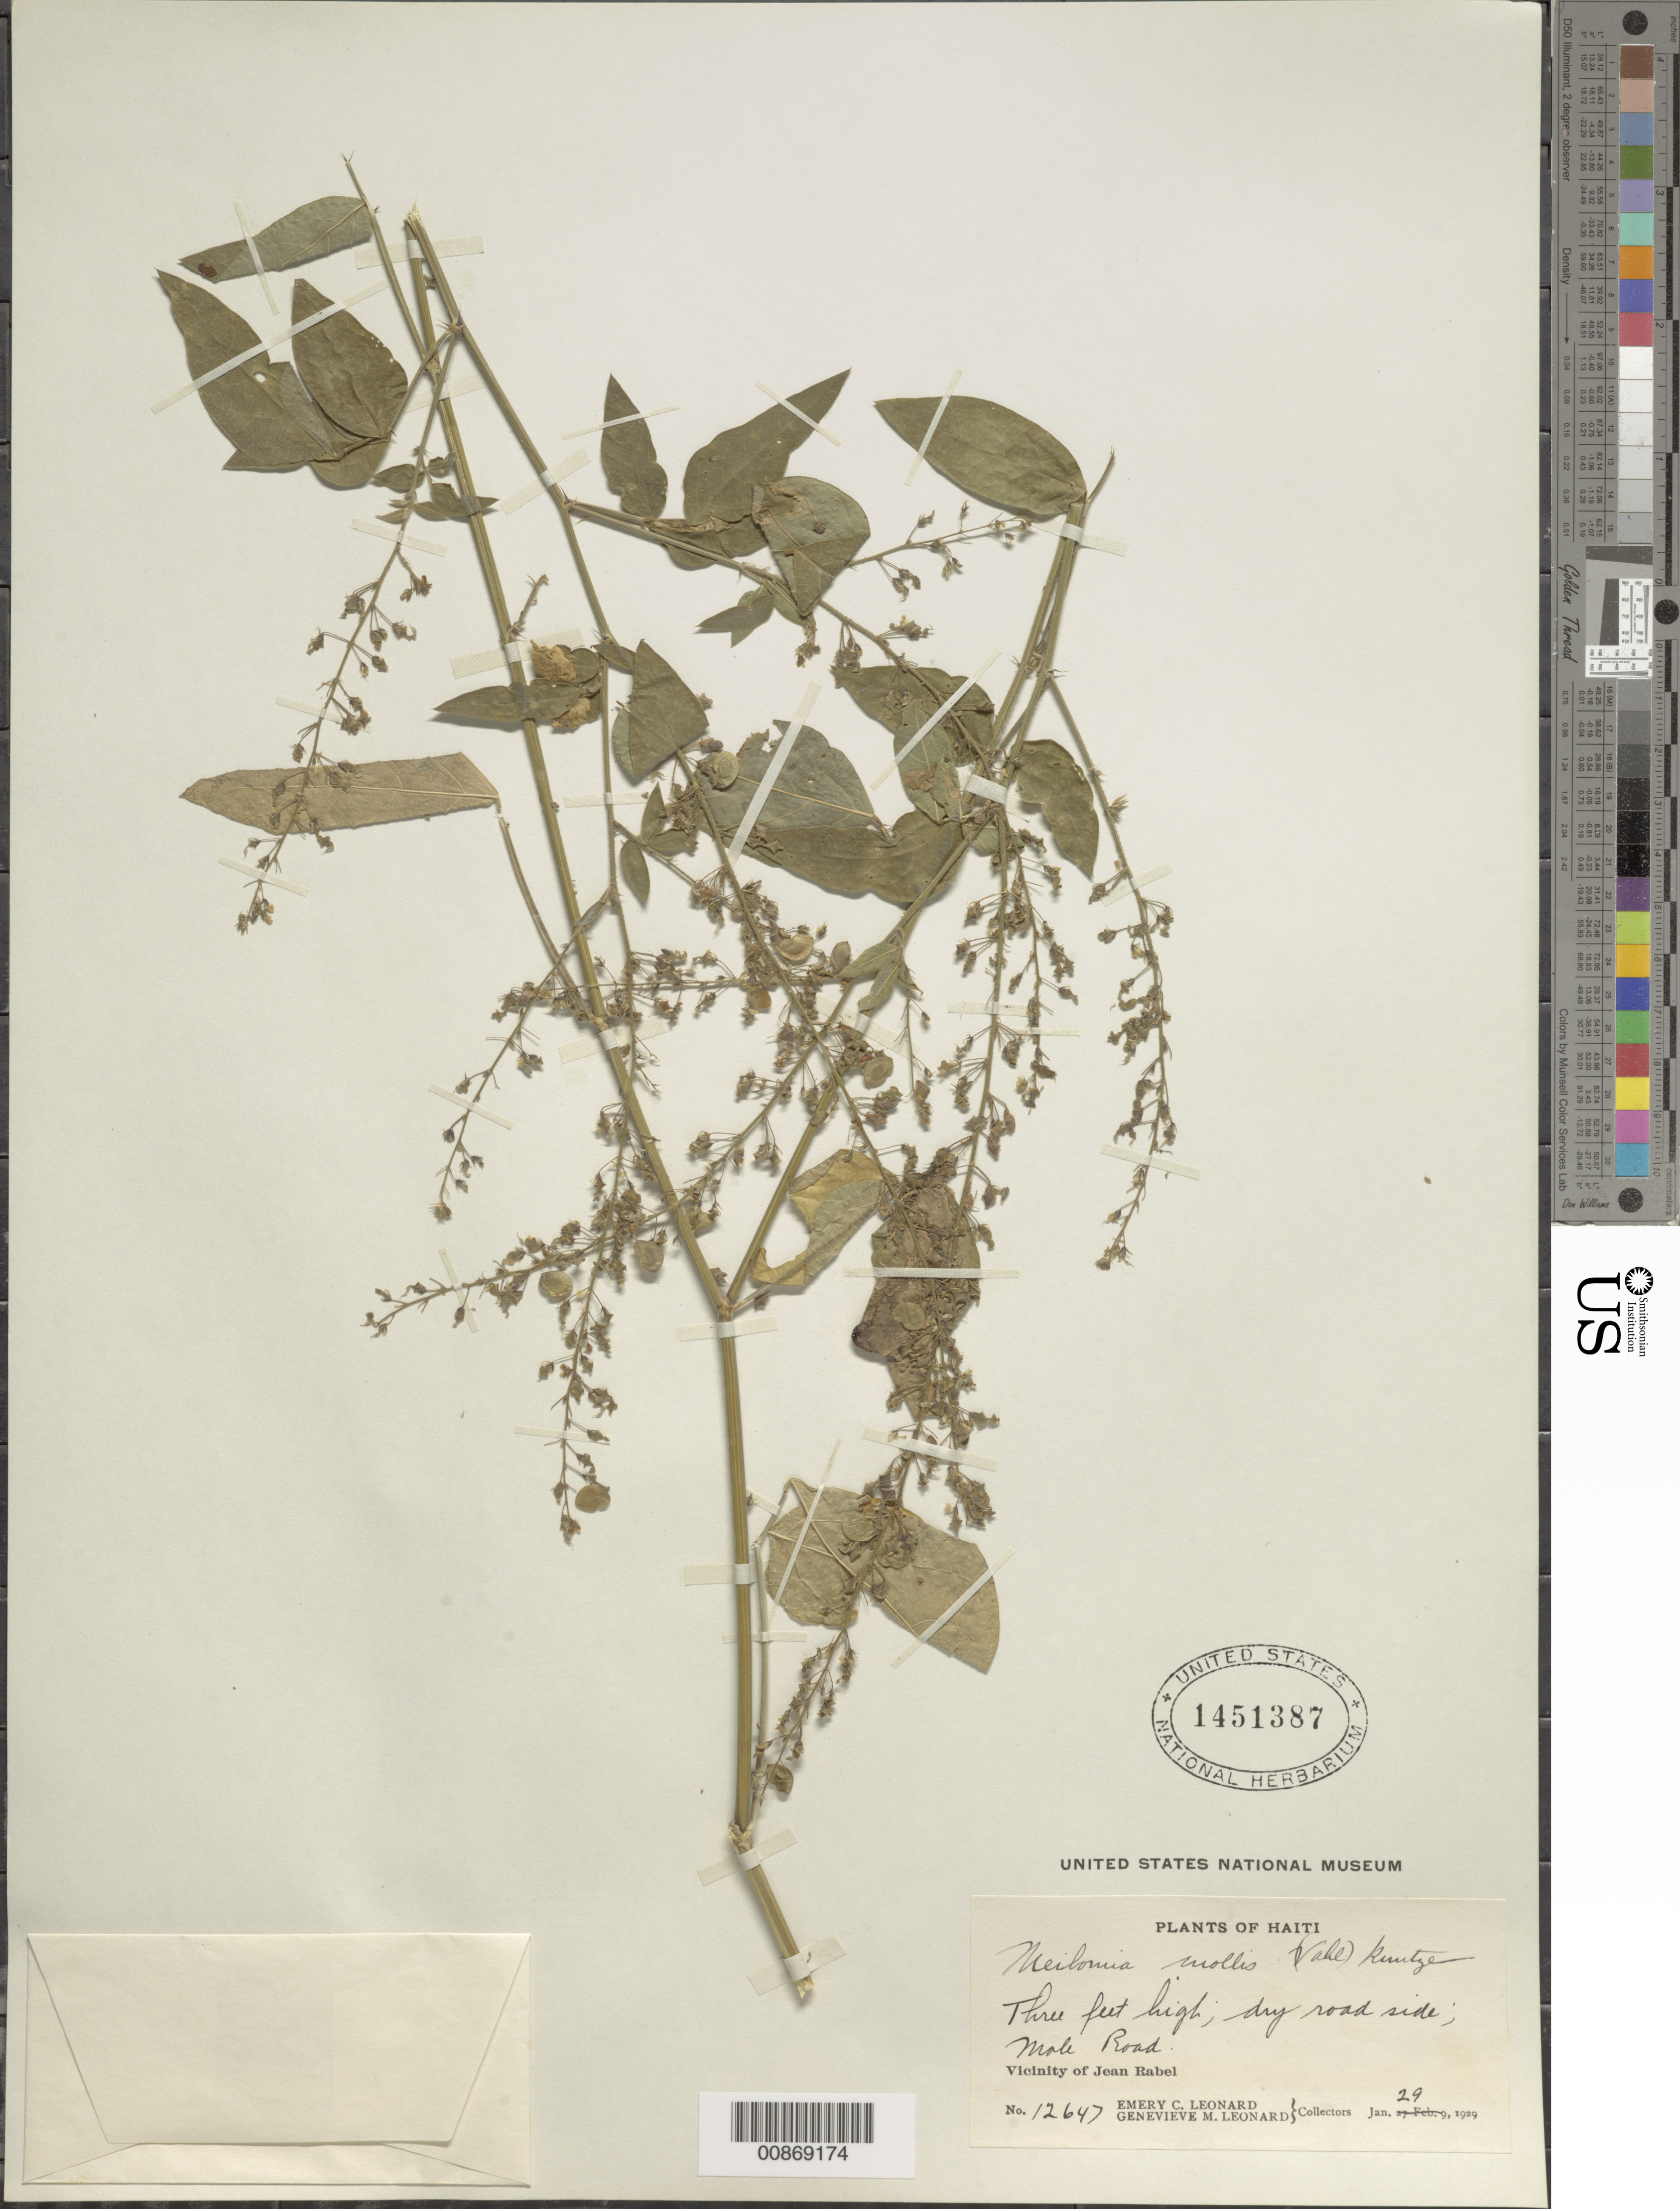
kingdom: Plantae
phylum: Tracheophyta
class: Magnoliopsida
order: Fabales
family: Fabaceae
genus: Desmodium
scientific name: Desmodium glabrum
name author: (Mill.) DC.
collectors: E. C. Leonard & G. M. Leonard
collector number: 12647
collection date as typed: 29 Jan 1929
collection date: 1929-01-29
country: Haiti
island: Hispaniola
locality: Vicinity of Jean Rabel. Mole Road.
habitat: Dry road side.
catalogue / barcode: US 1451387